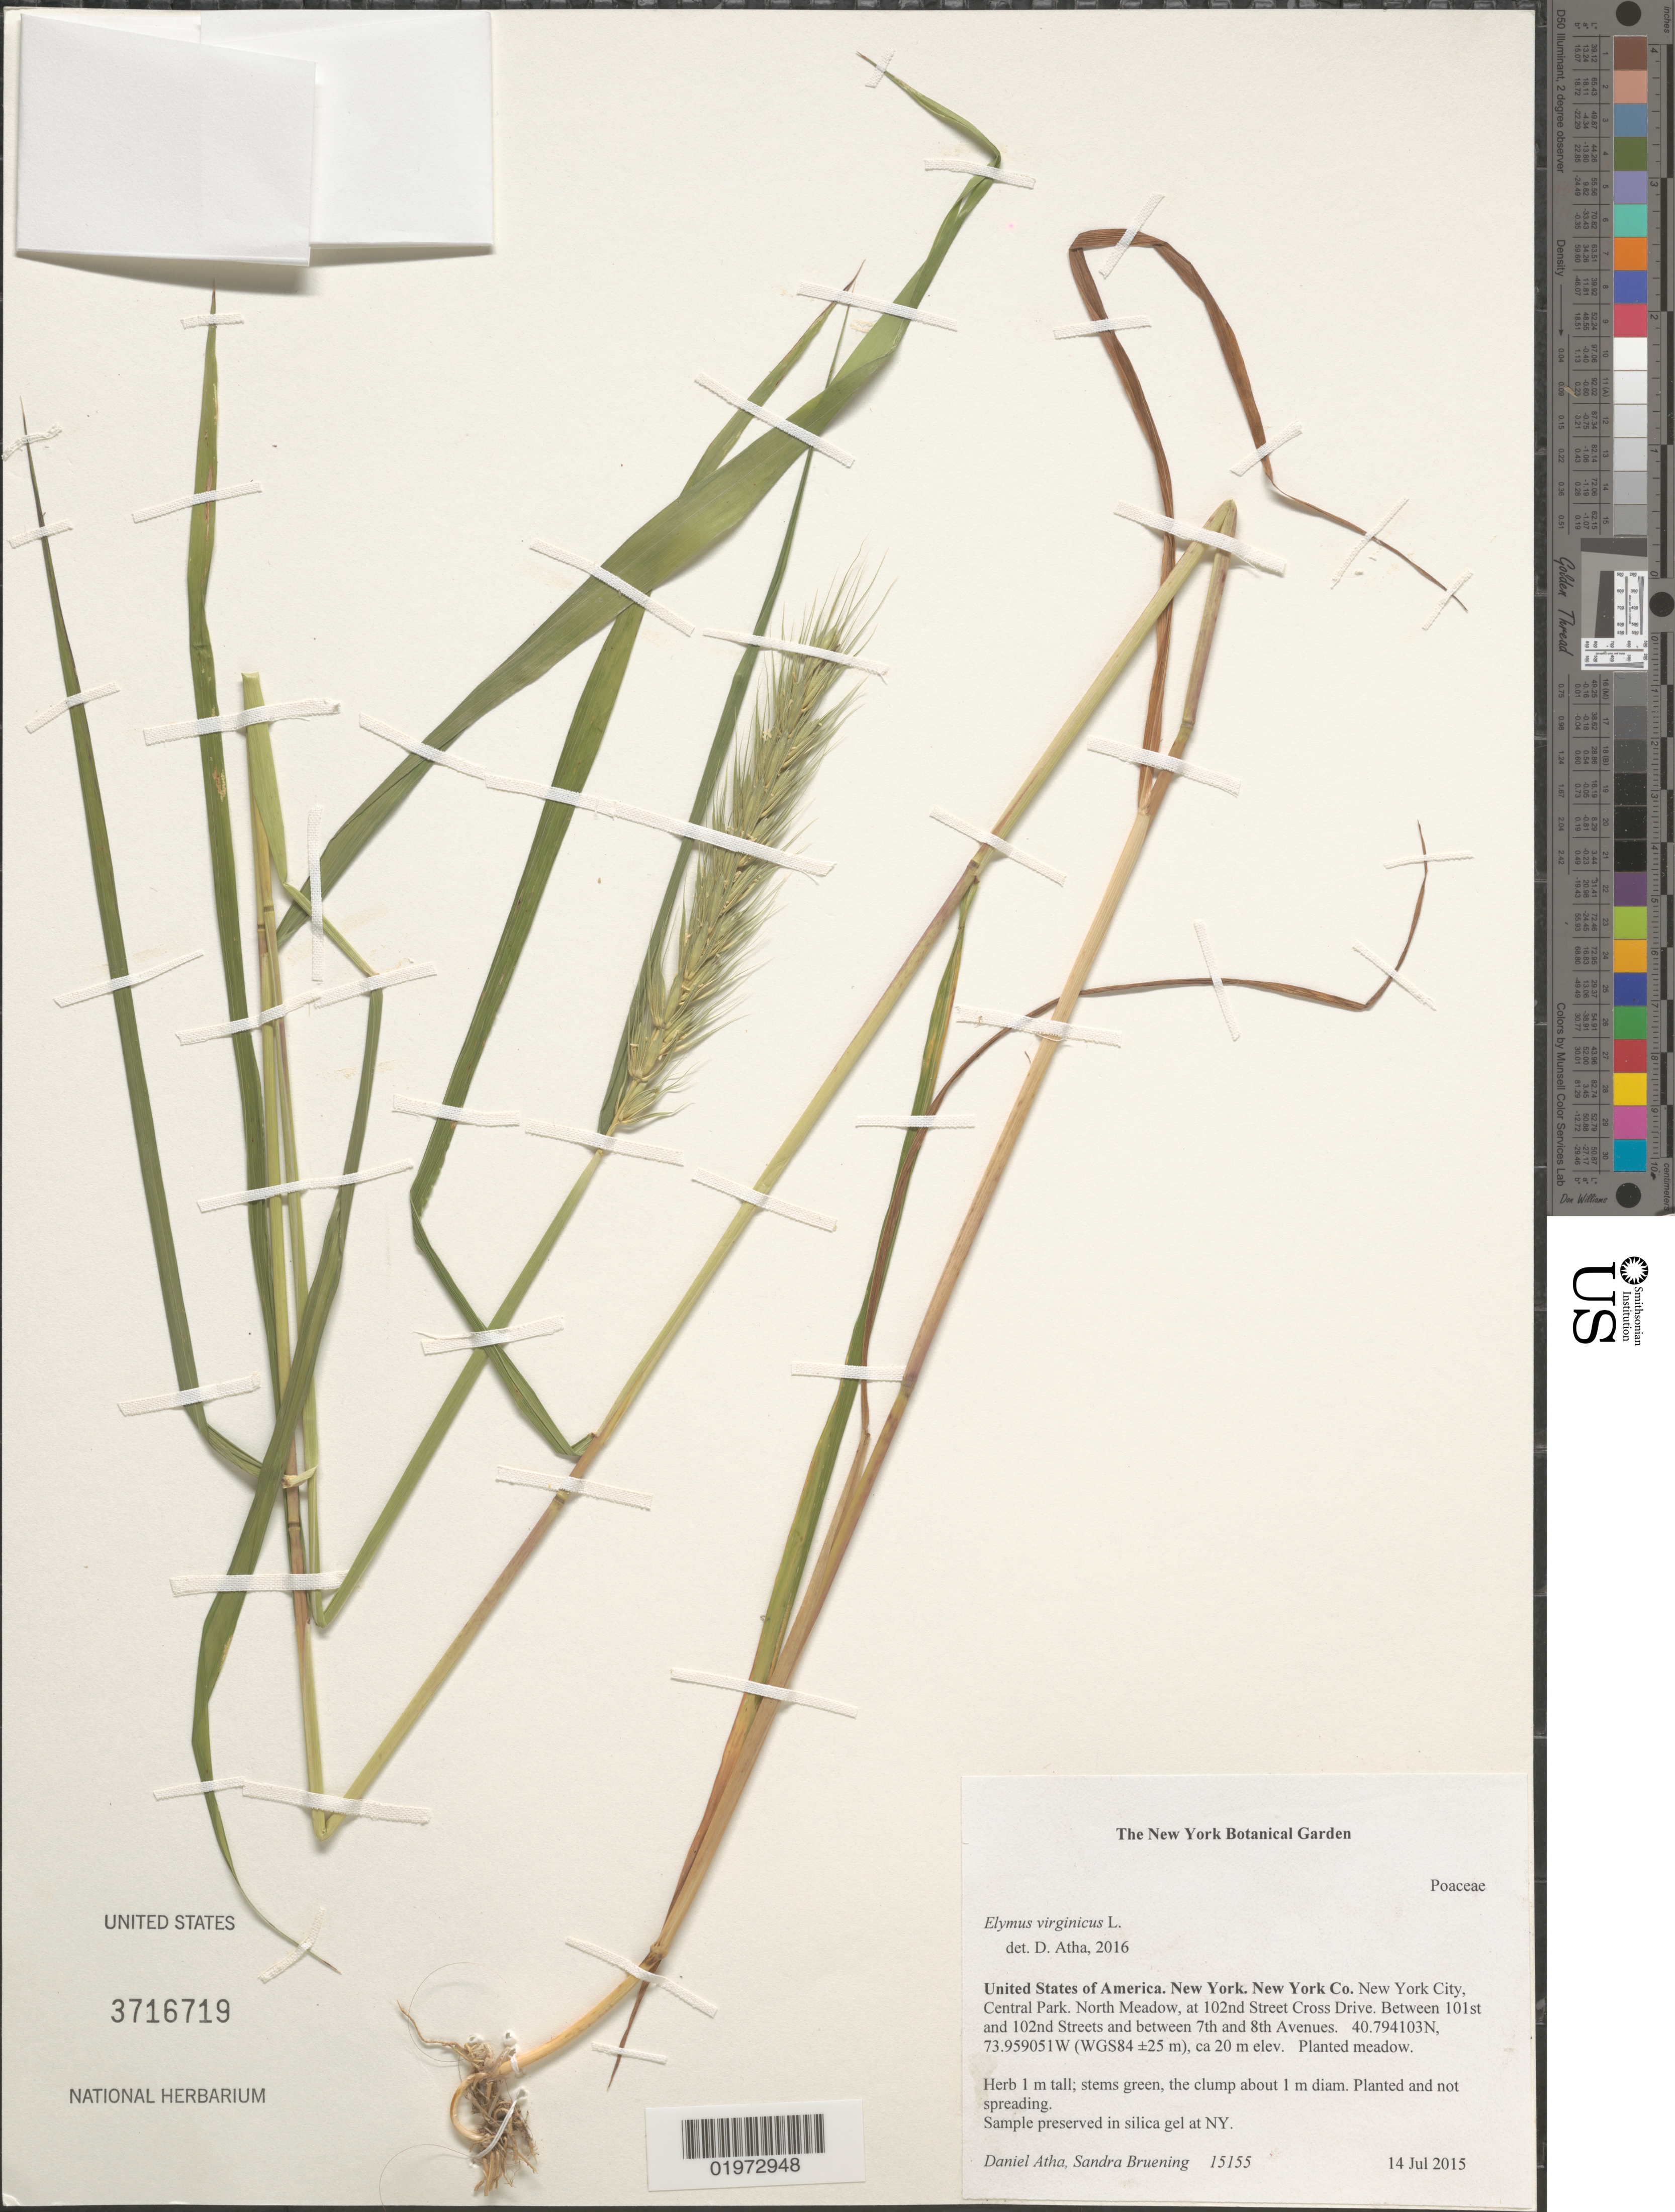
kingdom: Plantae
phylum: Tracheophyta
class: Liliopsida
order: Poales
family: Poaceae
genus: Elymus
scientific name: Elymus virginicus var. halophilus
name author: L.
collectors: D. Atha & S. Bruening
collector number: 15155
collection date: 2015-07-14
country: United States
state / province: New York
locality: New York Co. New York City. Central Park. North Meadow, at 102nd Street Cross Drive. Between 101st and 102nd Streets and between 7th and 8th Avenues. (WGS84 ±25 m).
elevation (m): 20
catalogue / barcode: US 3716719